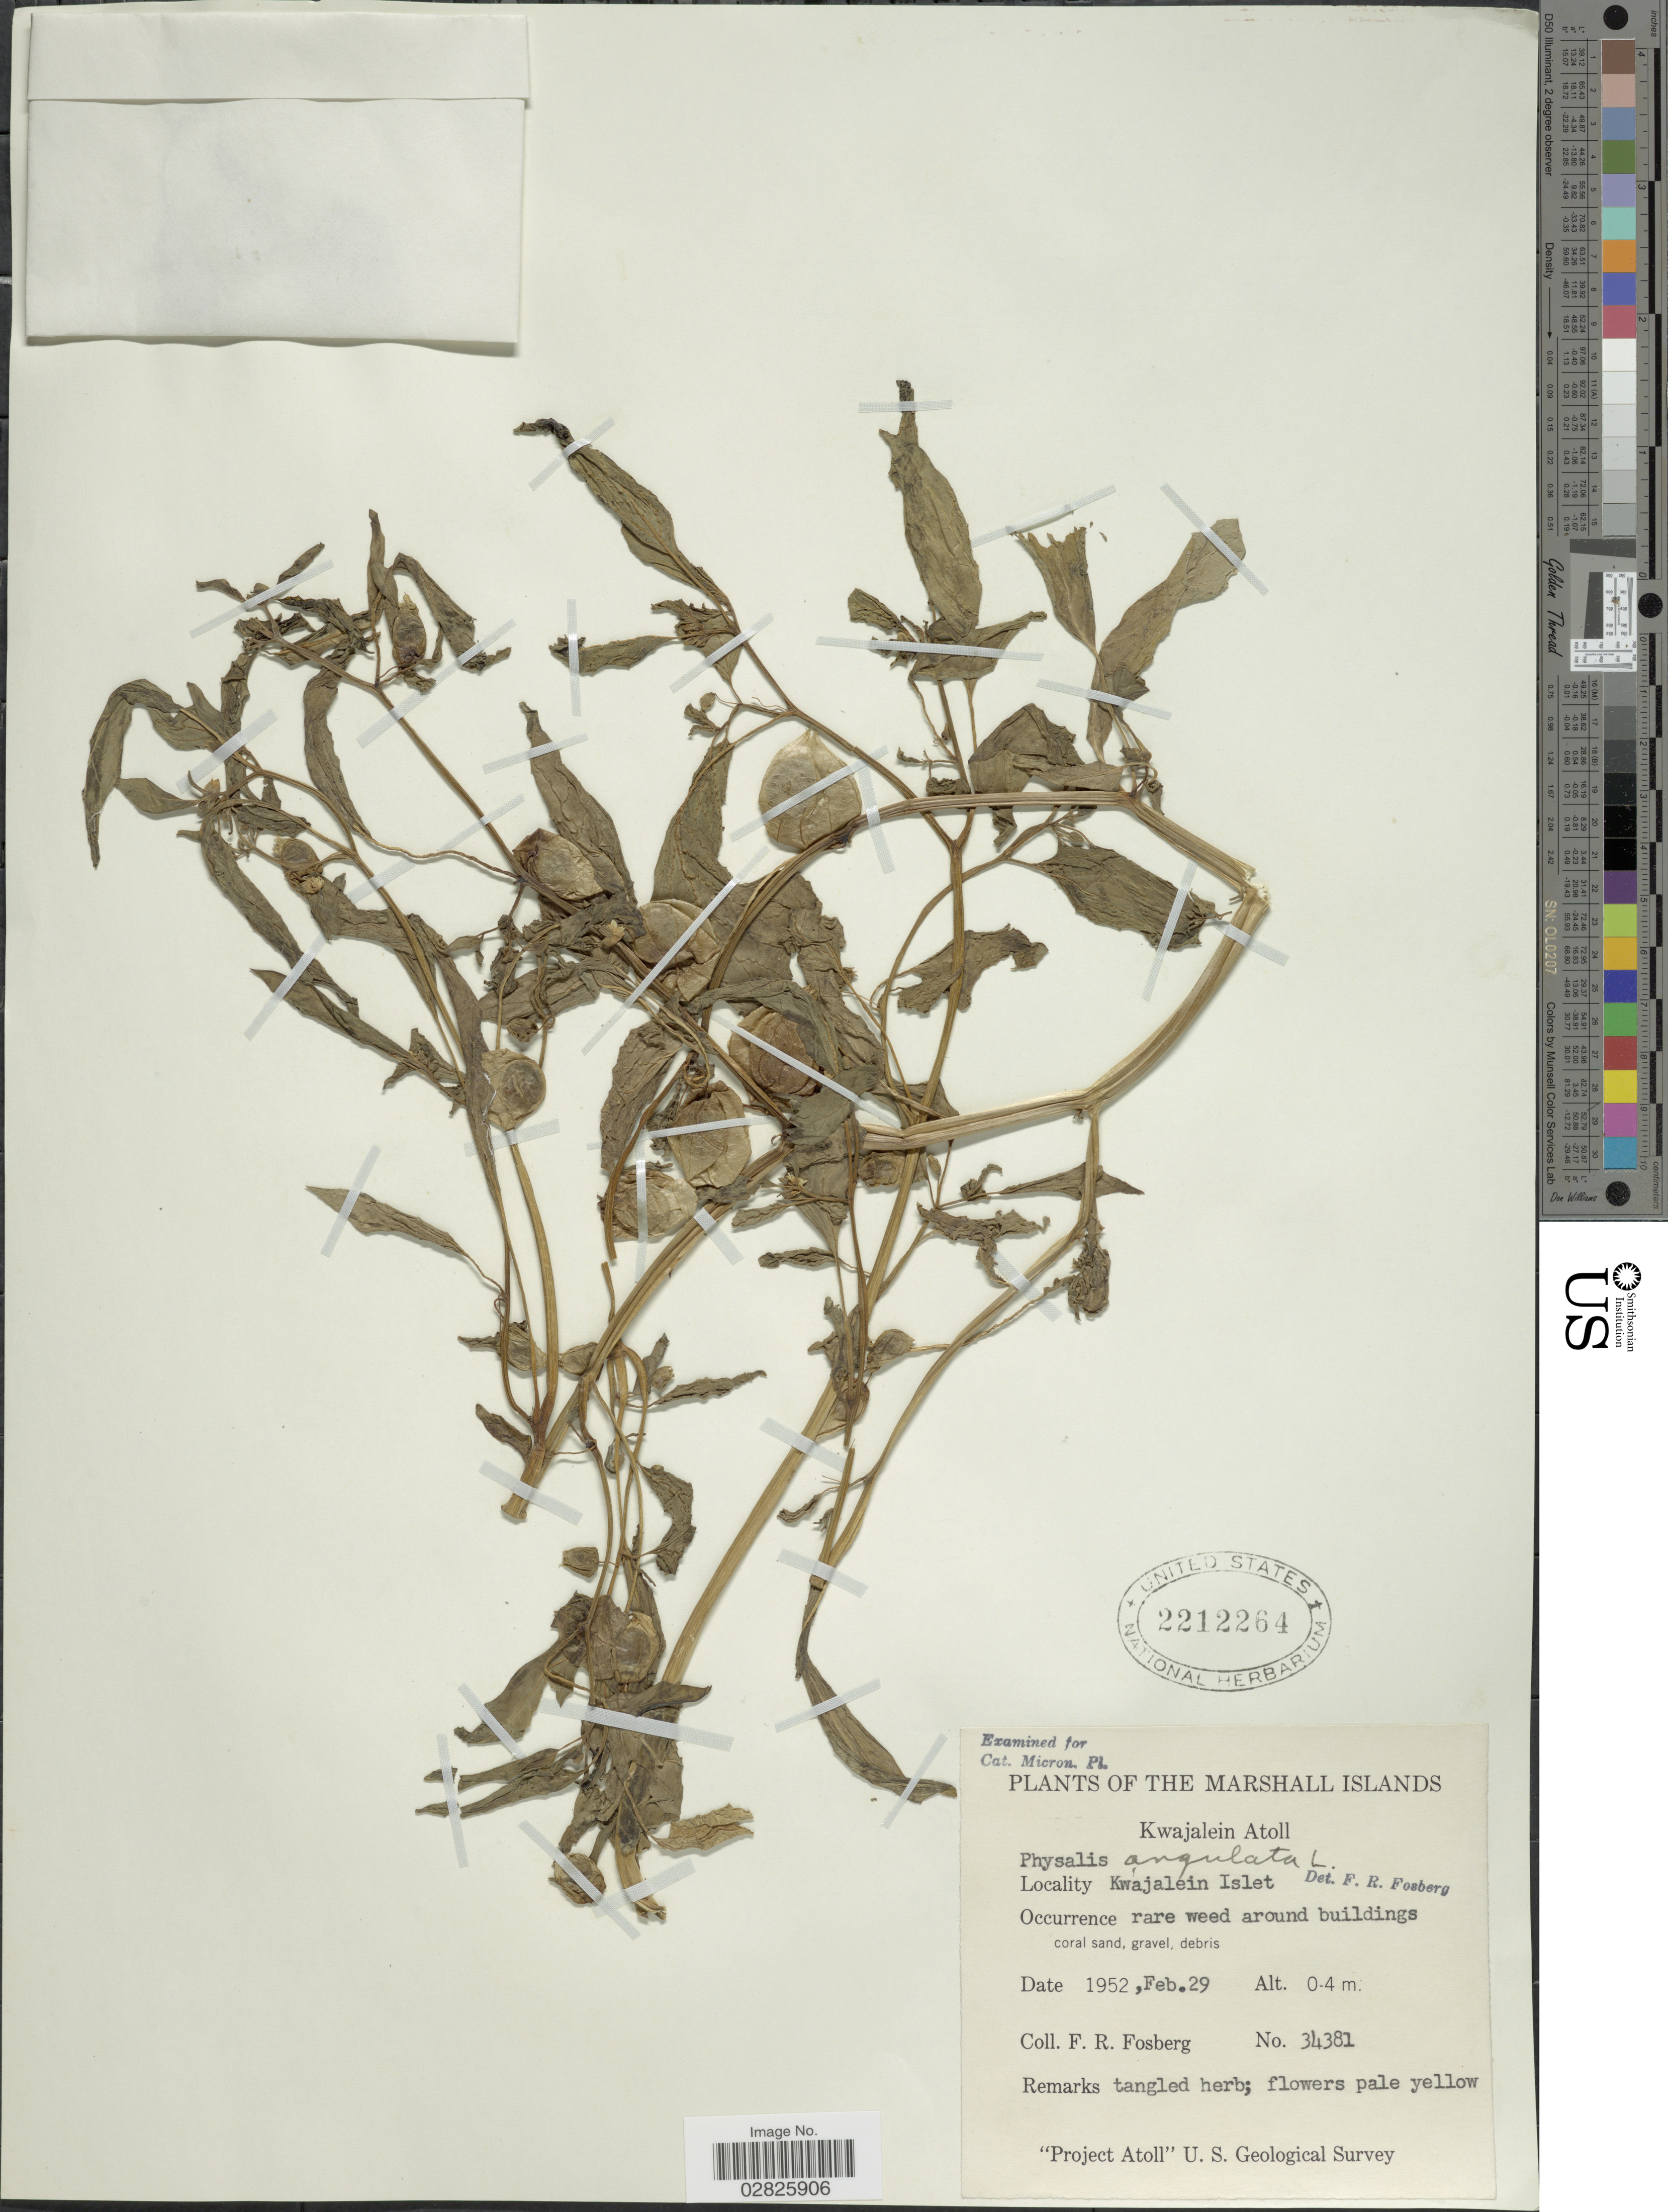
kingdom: Plantae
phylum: Tracheophyta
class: Magnoliopsida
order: Solanales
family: Solanaceae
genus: Physalis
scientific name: Physalis angulata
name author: L.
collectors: F. R. Fosberg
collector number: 34381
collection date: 1952-02-29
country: Marshall Islands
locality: Kwajalein Atoll. Kwajalein Islet.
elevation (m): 0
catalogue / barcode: US 2212264